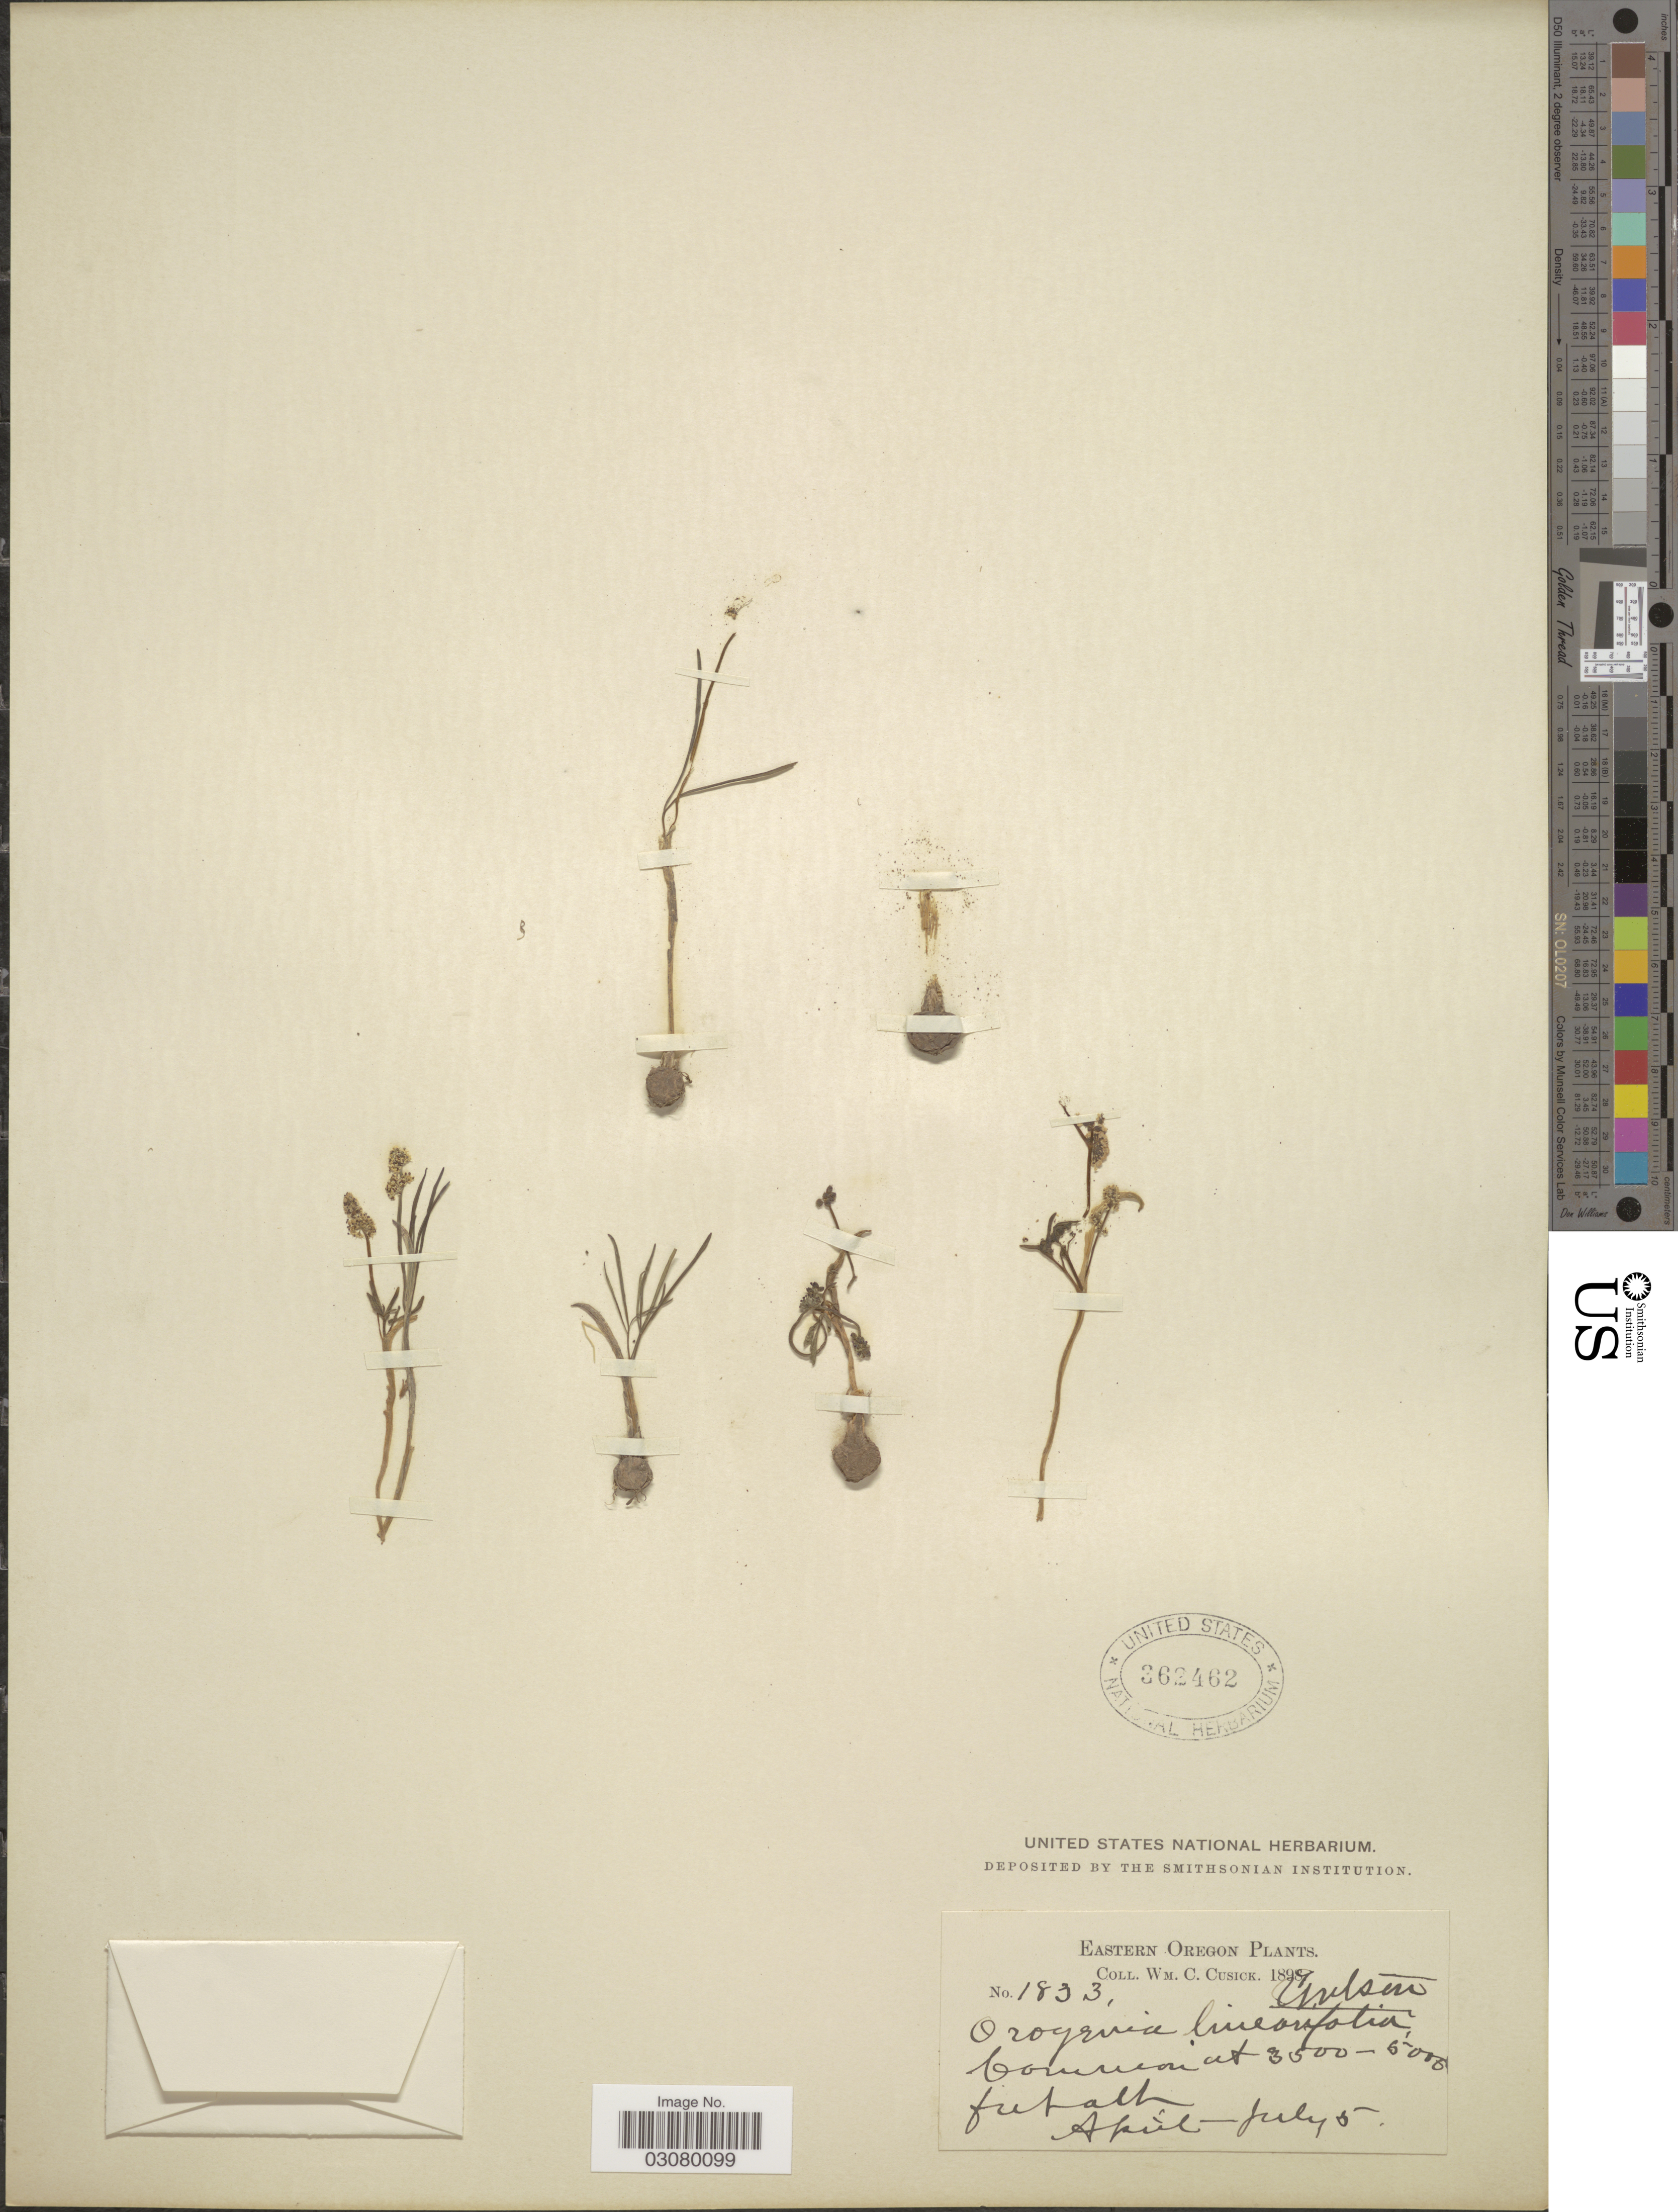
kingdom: Plantae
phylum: Tracheophyta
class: Magnoliopsida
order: Apiales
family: Apiaceae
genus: Orogenia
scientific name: Orogenia linearifolia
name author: S. Watson in C. King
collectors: W. C. Cusick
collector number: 1833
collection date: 1899-04/1899-07-05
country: United States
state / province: Oregon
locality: Eastern Oregon.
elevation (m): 1067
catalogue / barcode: US 362462